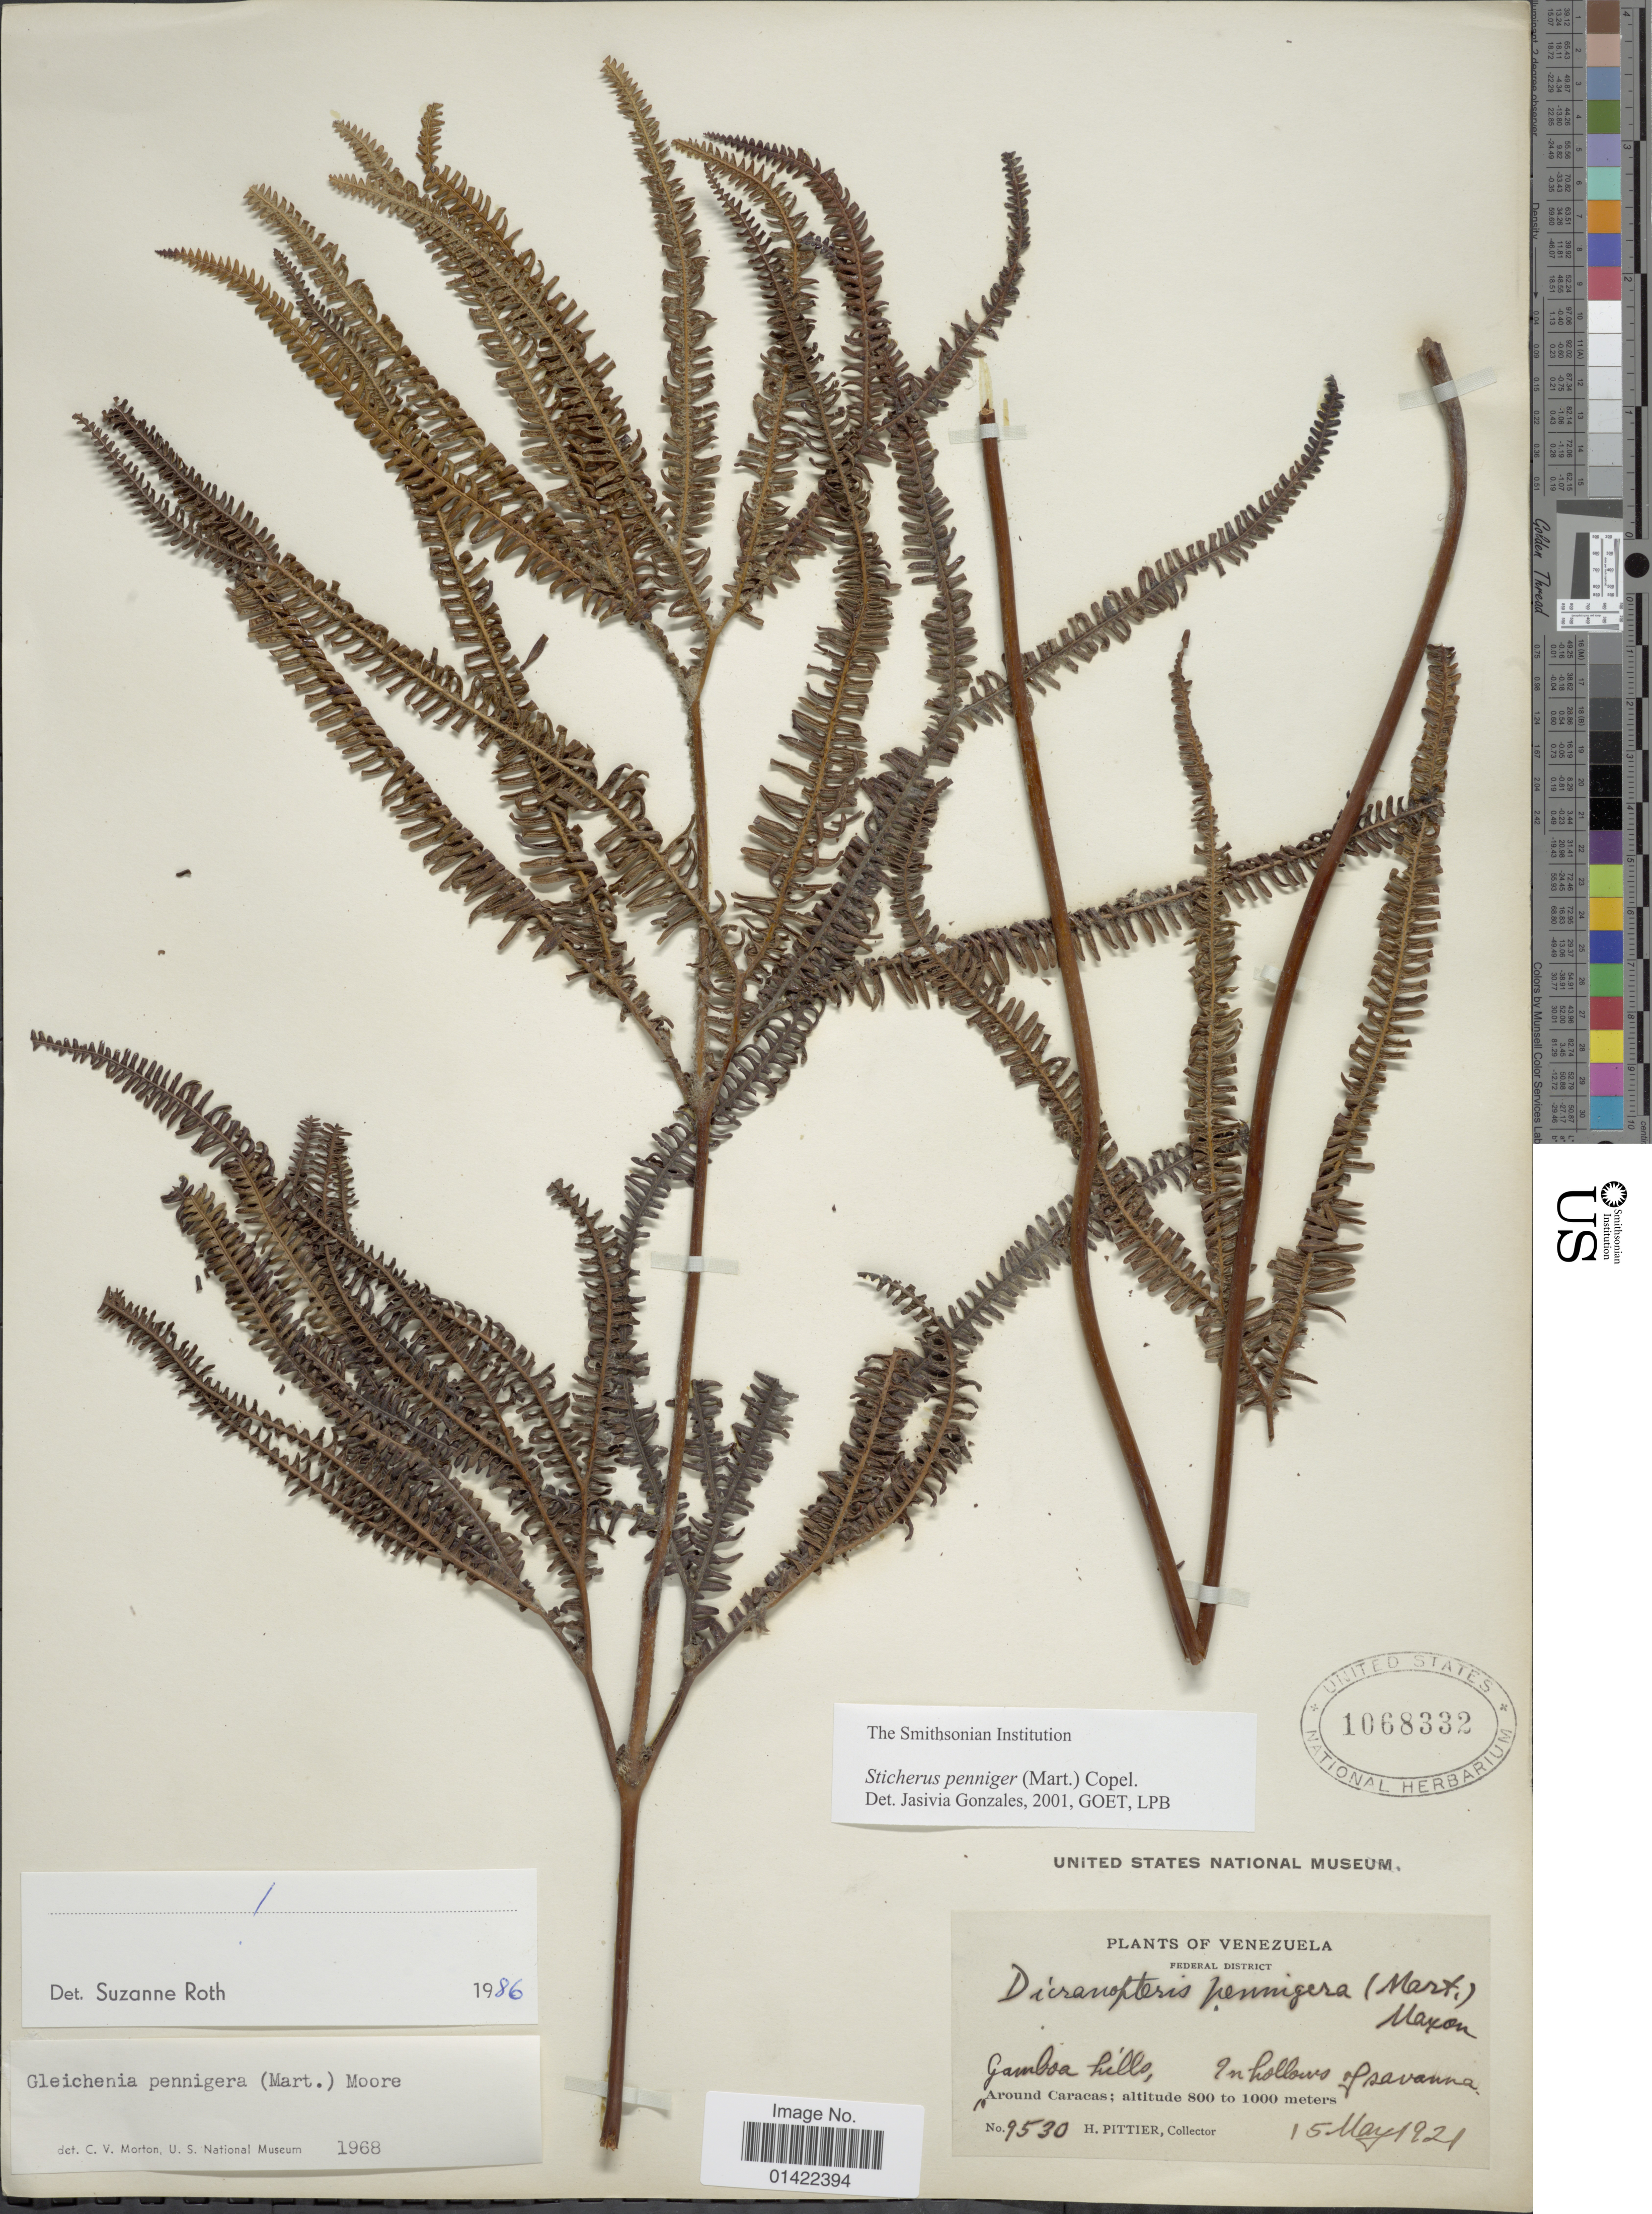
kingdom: Plantae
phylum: Tracheophyta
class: Polypodiopsida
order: Gleicheniales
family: Gleicheniaceae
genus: Sticherus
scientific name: Sticherus pruinosus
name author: (Mart.) Ching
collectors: H. F. Pittier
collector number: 9530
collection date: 1921-05-15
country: Venezuela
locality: Federal District, around Caracas, Gamboa hills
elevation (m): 800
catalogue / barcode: US 1068332